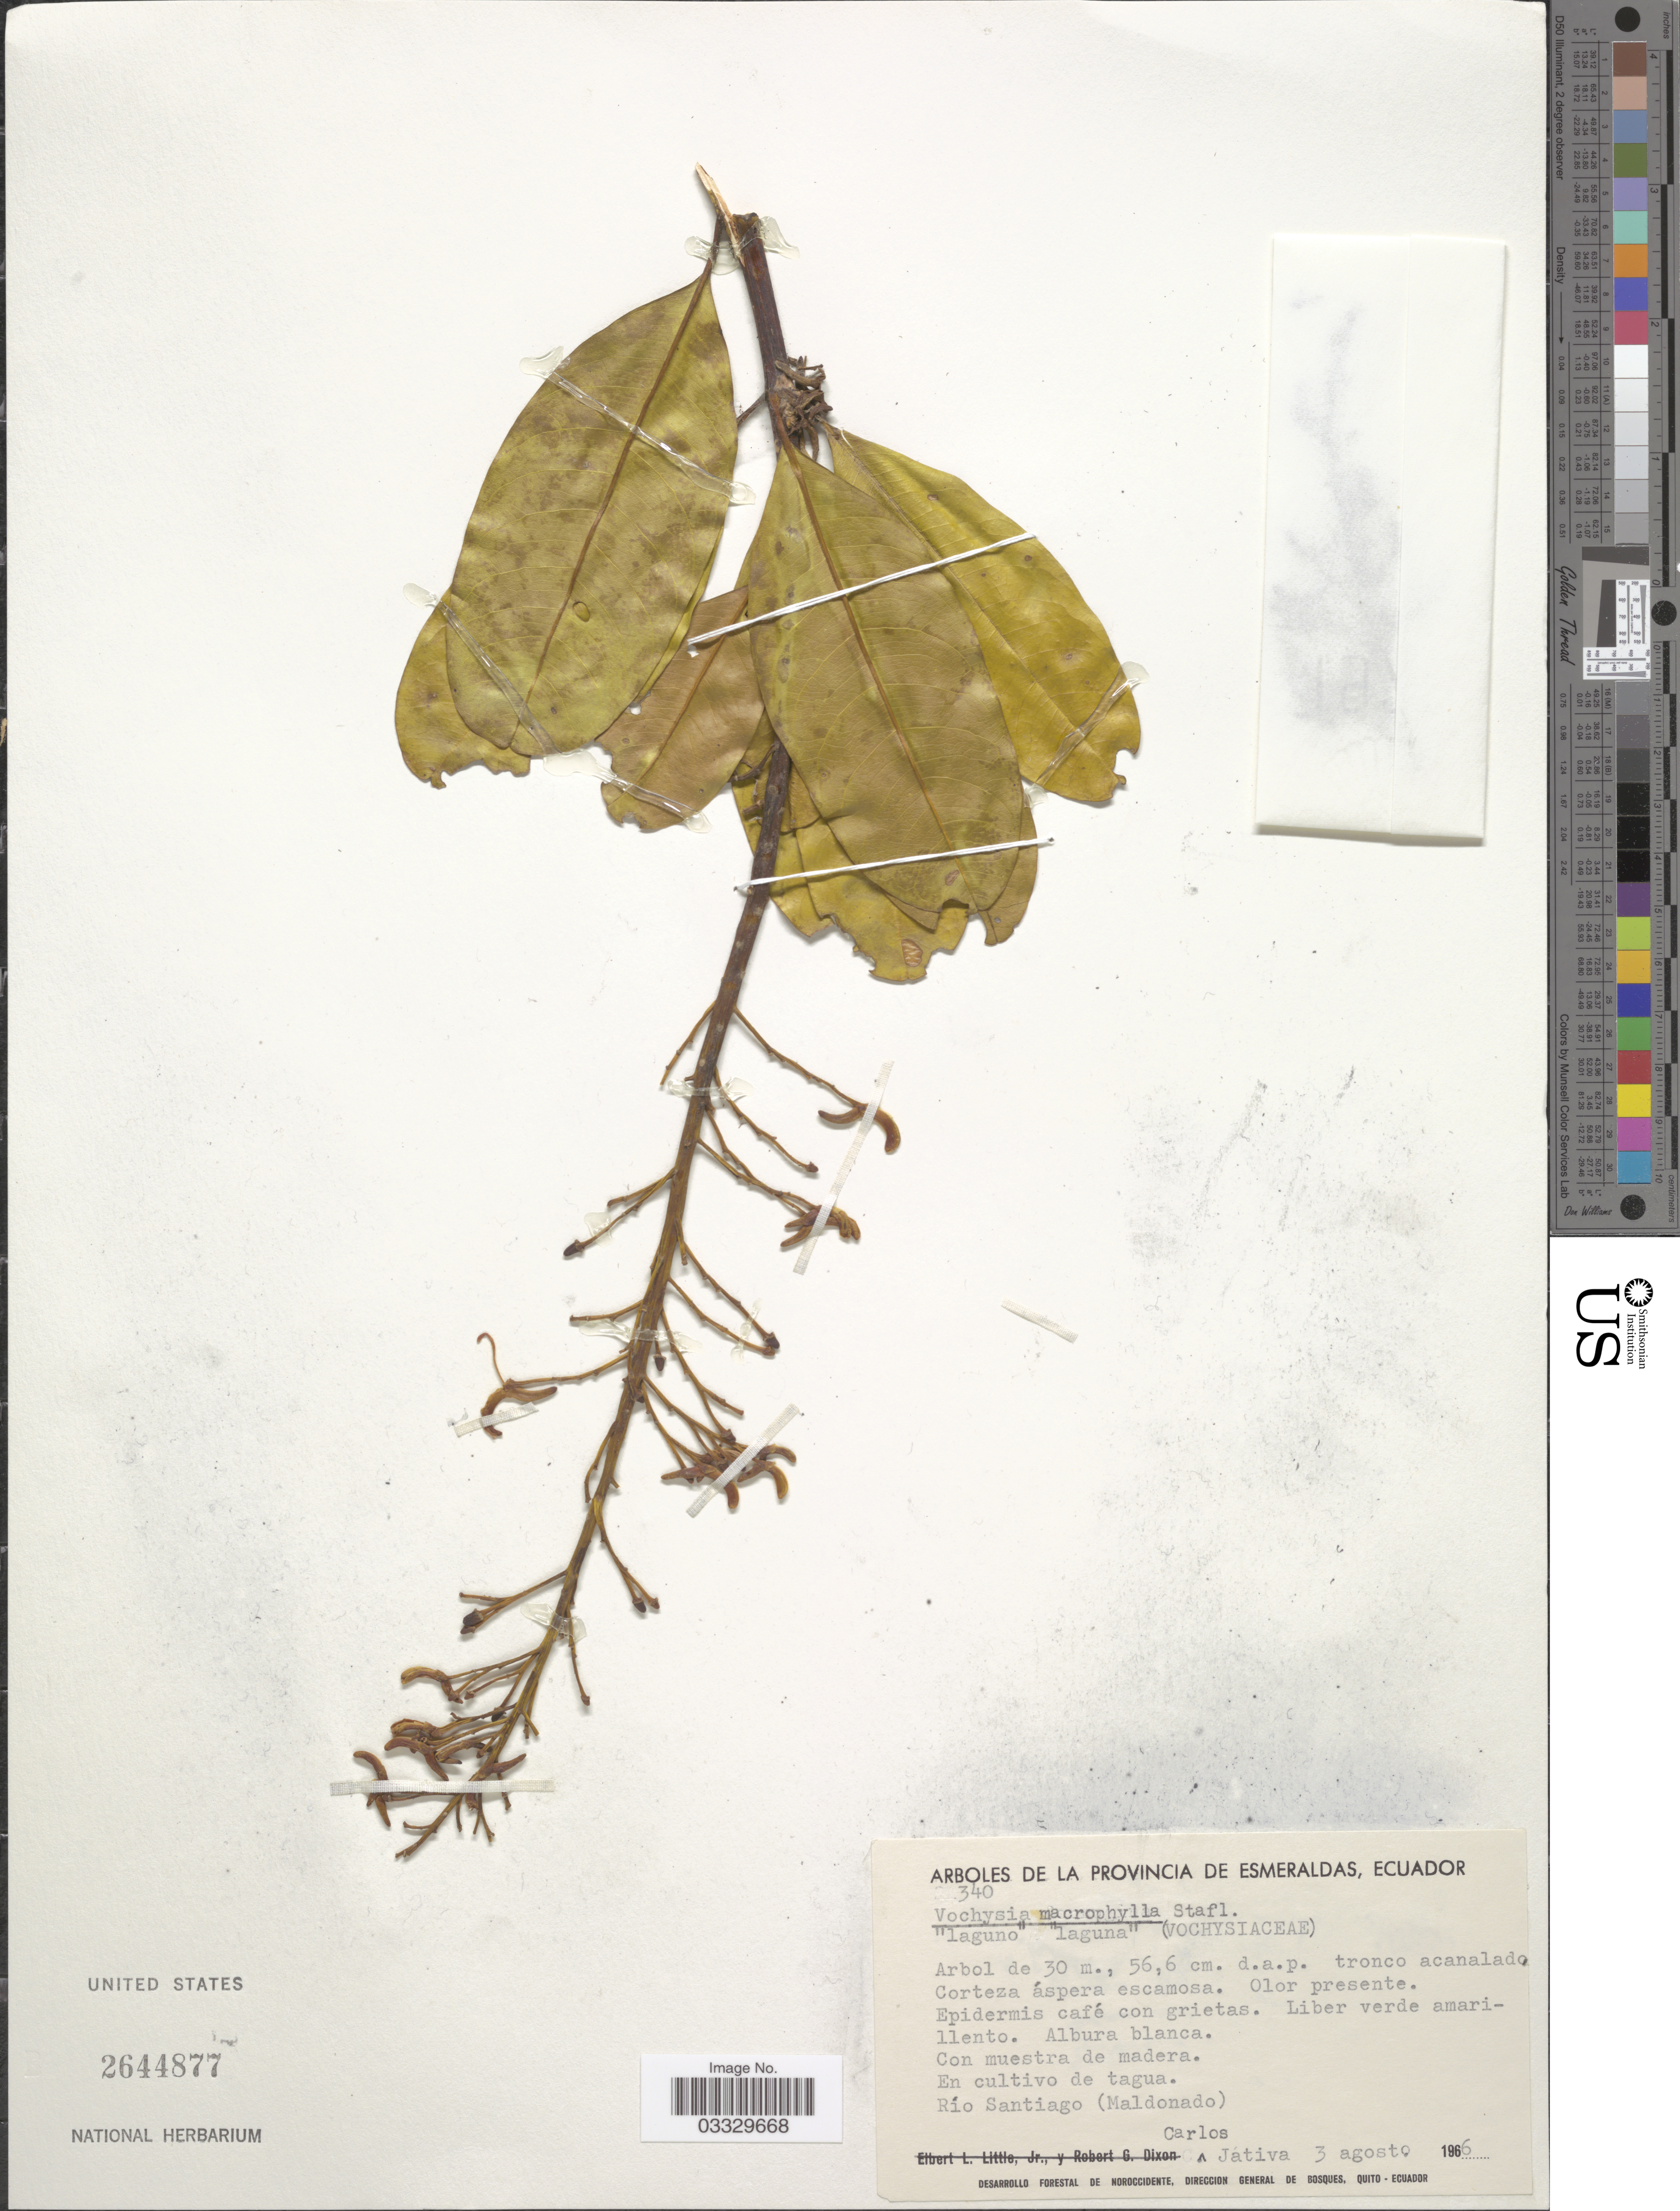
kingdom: Plantae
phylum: Tracheophyta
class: Magnoliopsida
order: Myrtales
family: Vochysiaceae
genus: Vochysia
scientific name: Vochysia macrophylla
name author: Stafleu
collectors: C. D. Játiva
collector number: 340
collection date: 1965-08-03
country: Ecuador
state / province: Esmeraldas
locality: Río Santiago (Maldonado).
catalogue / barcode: US 2644877